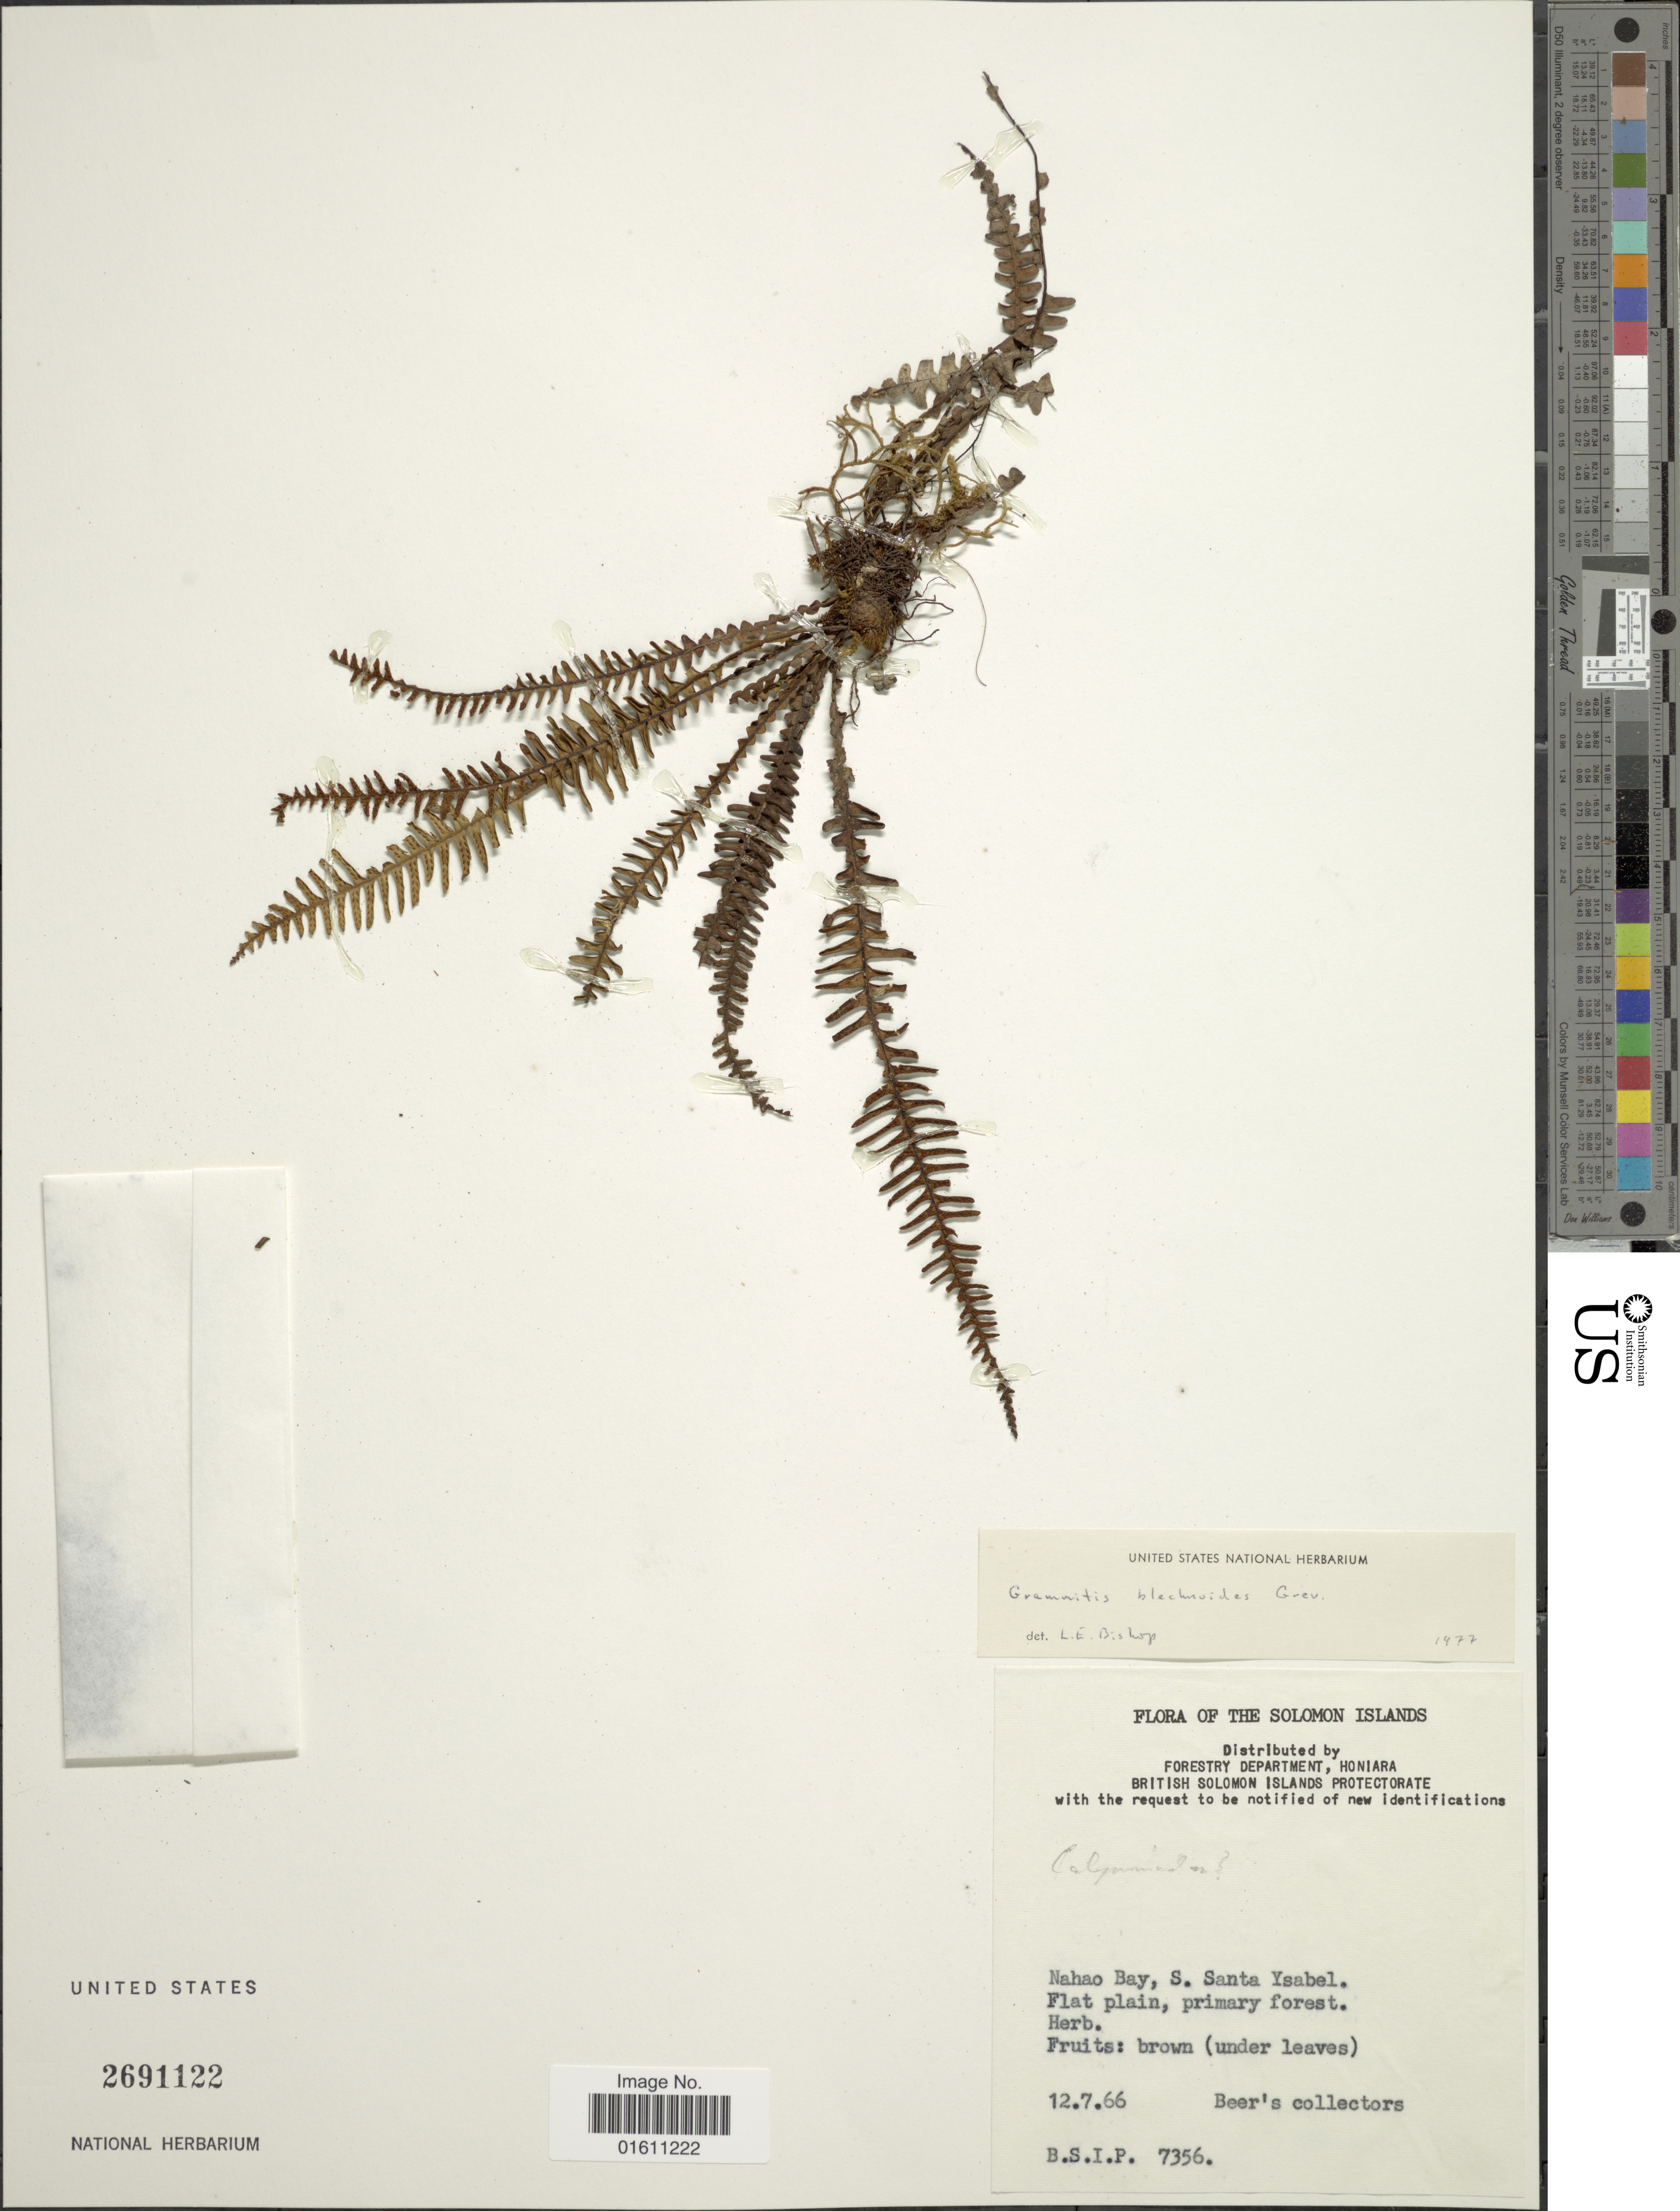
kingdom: Plantae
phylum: Tracheophyta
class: Polypodiopsida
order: Polypodiales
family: Polypodiaceae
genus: Ctenopterella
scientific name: Ctenopterella blechnoides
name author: (Grev.) Parris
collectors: Beer's collectors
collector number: B.S.I.P. 7356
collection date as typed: Transcribed d/m/y: 12/7/66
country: Solomon Islands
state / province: Solomon Islands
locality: The Solomon Islands, nahao Bay, S. Santa Ysabel.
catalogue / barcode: US 2691122